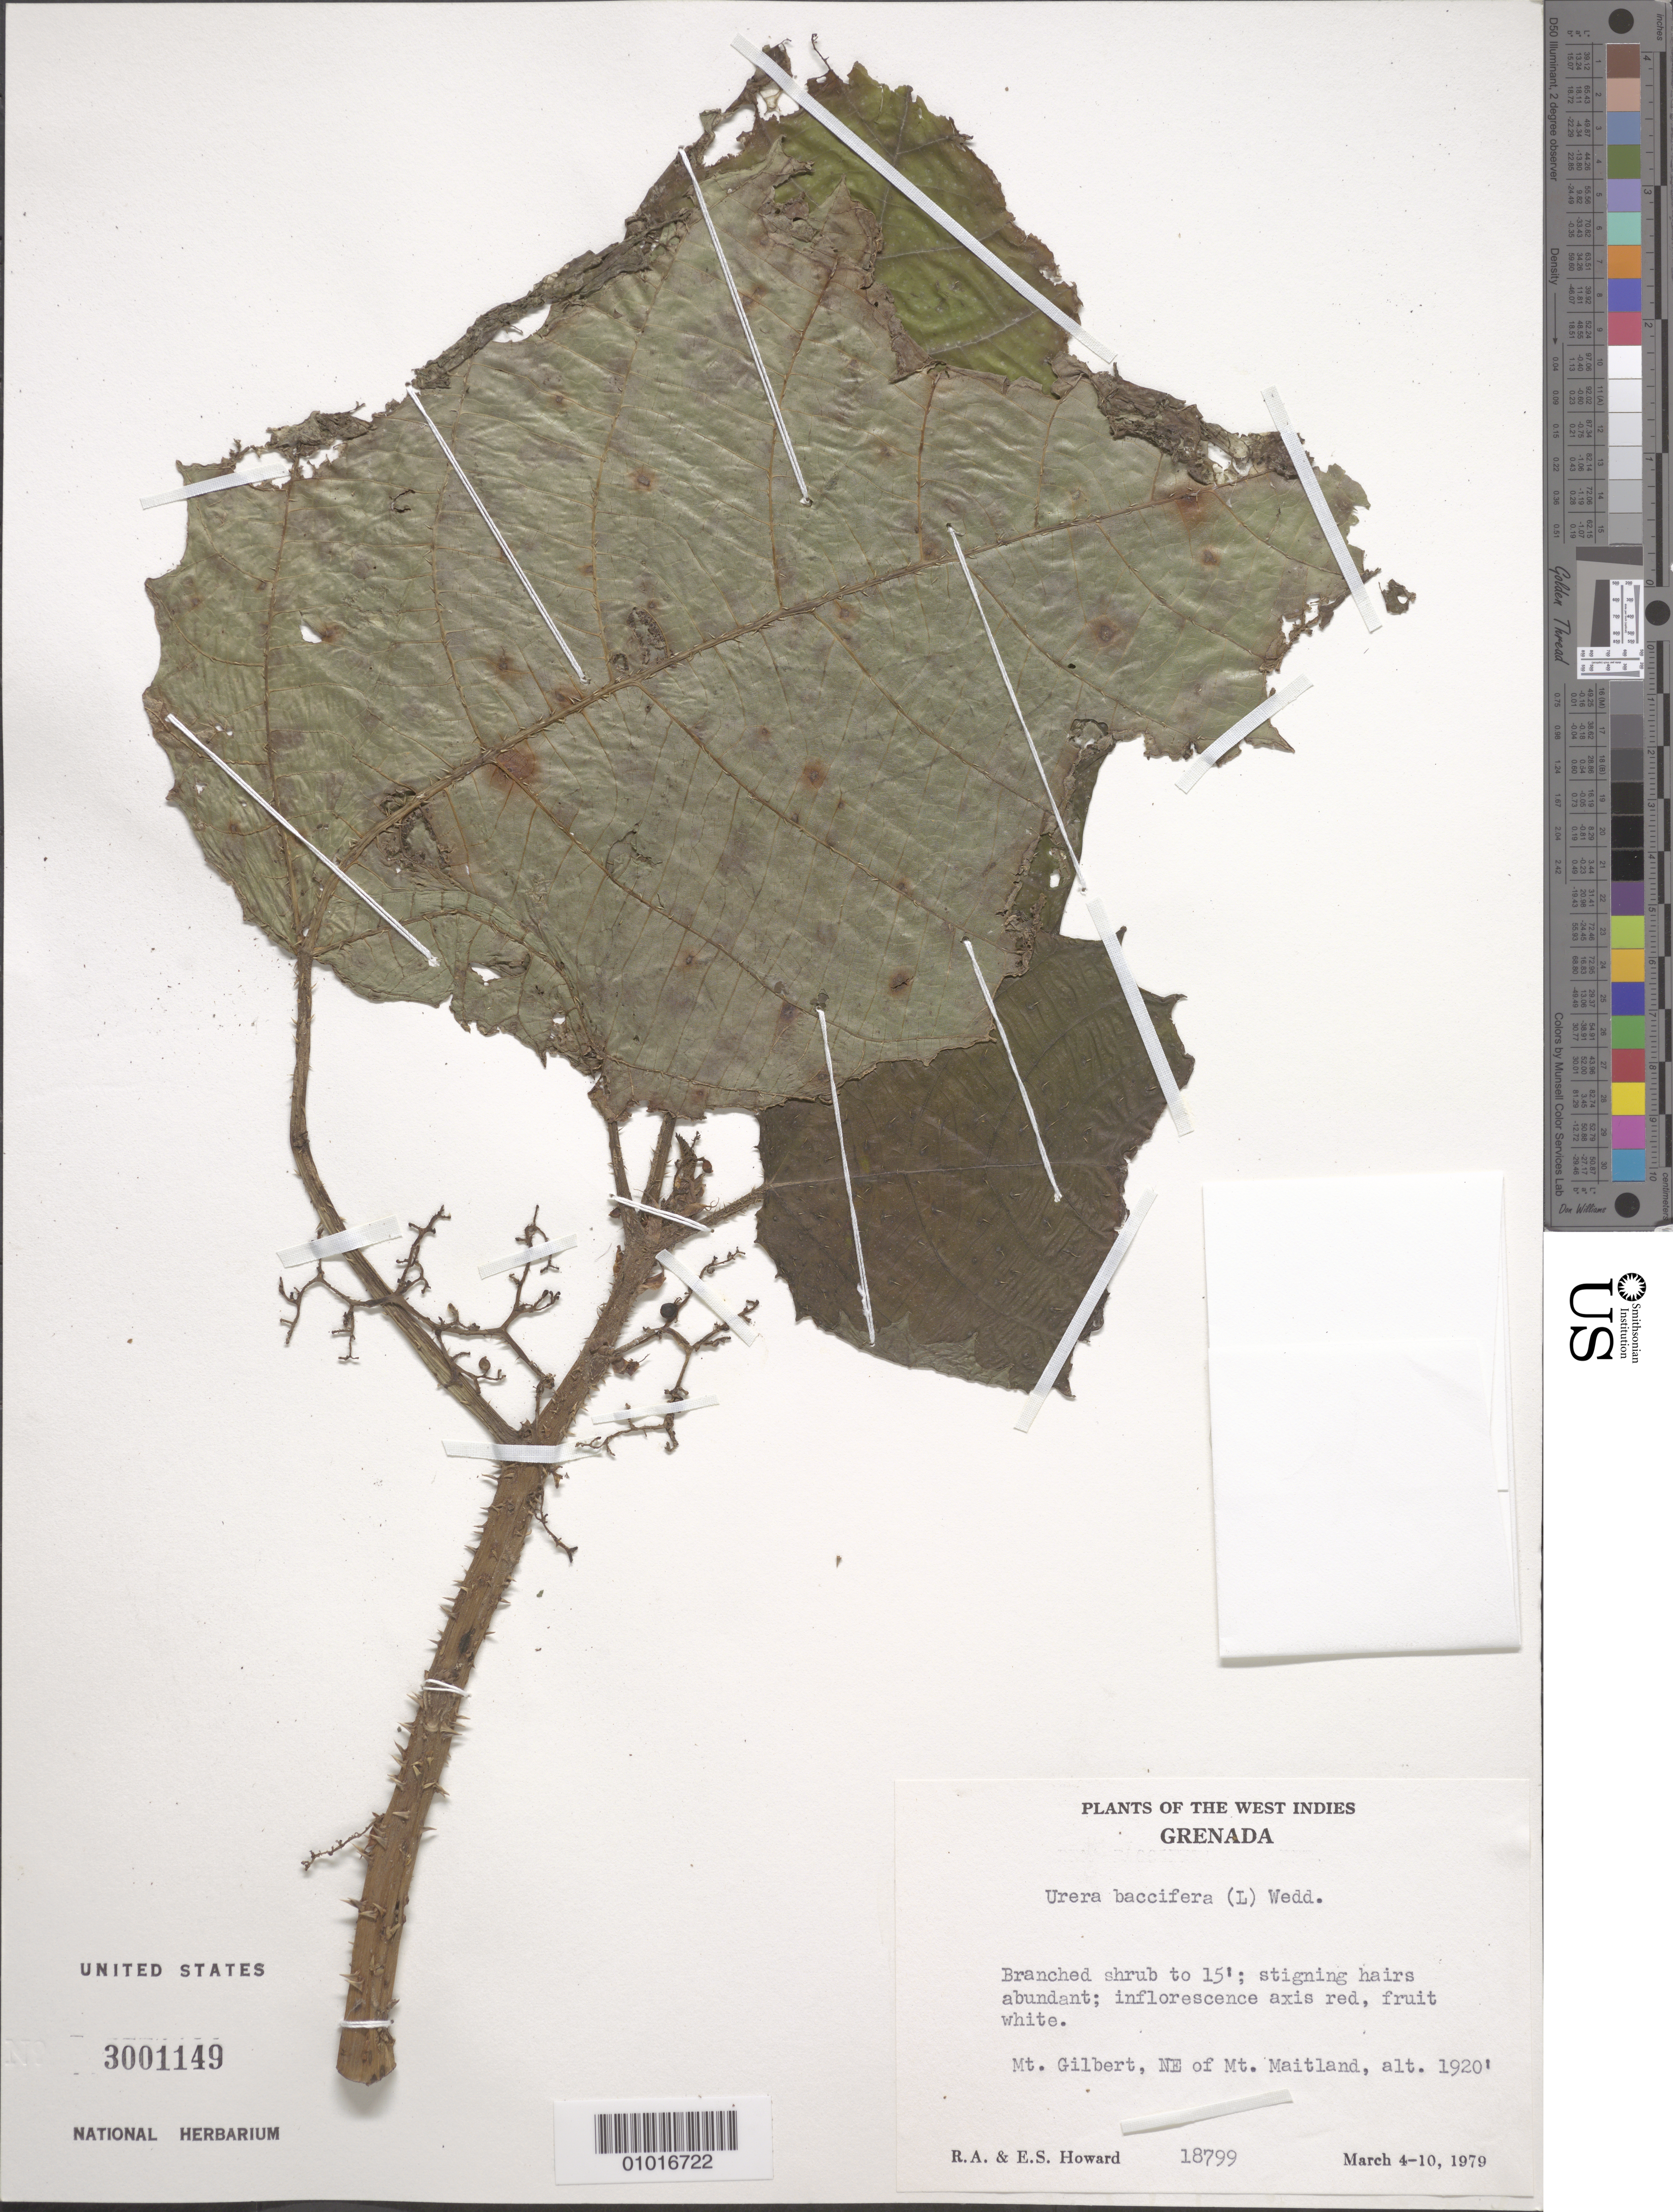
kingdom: Plantae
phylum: Tracheophyta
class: Magnoliopsida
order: Rosales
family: Urticaceae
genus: Urera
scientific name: Urera baccifera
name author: (L.) Gaudich. ex Wedd.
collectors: R. A. Howard & E. S. Howard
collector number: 18799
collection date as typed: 04 Mar 1979 to 10 Mar 1979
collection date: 1979-03-04/1979-03-10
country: Grenada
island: Grenada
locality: Mt. Gilbert, NE of Mt. Maitland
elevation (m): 585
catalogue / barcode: US 3001149